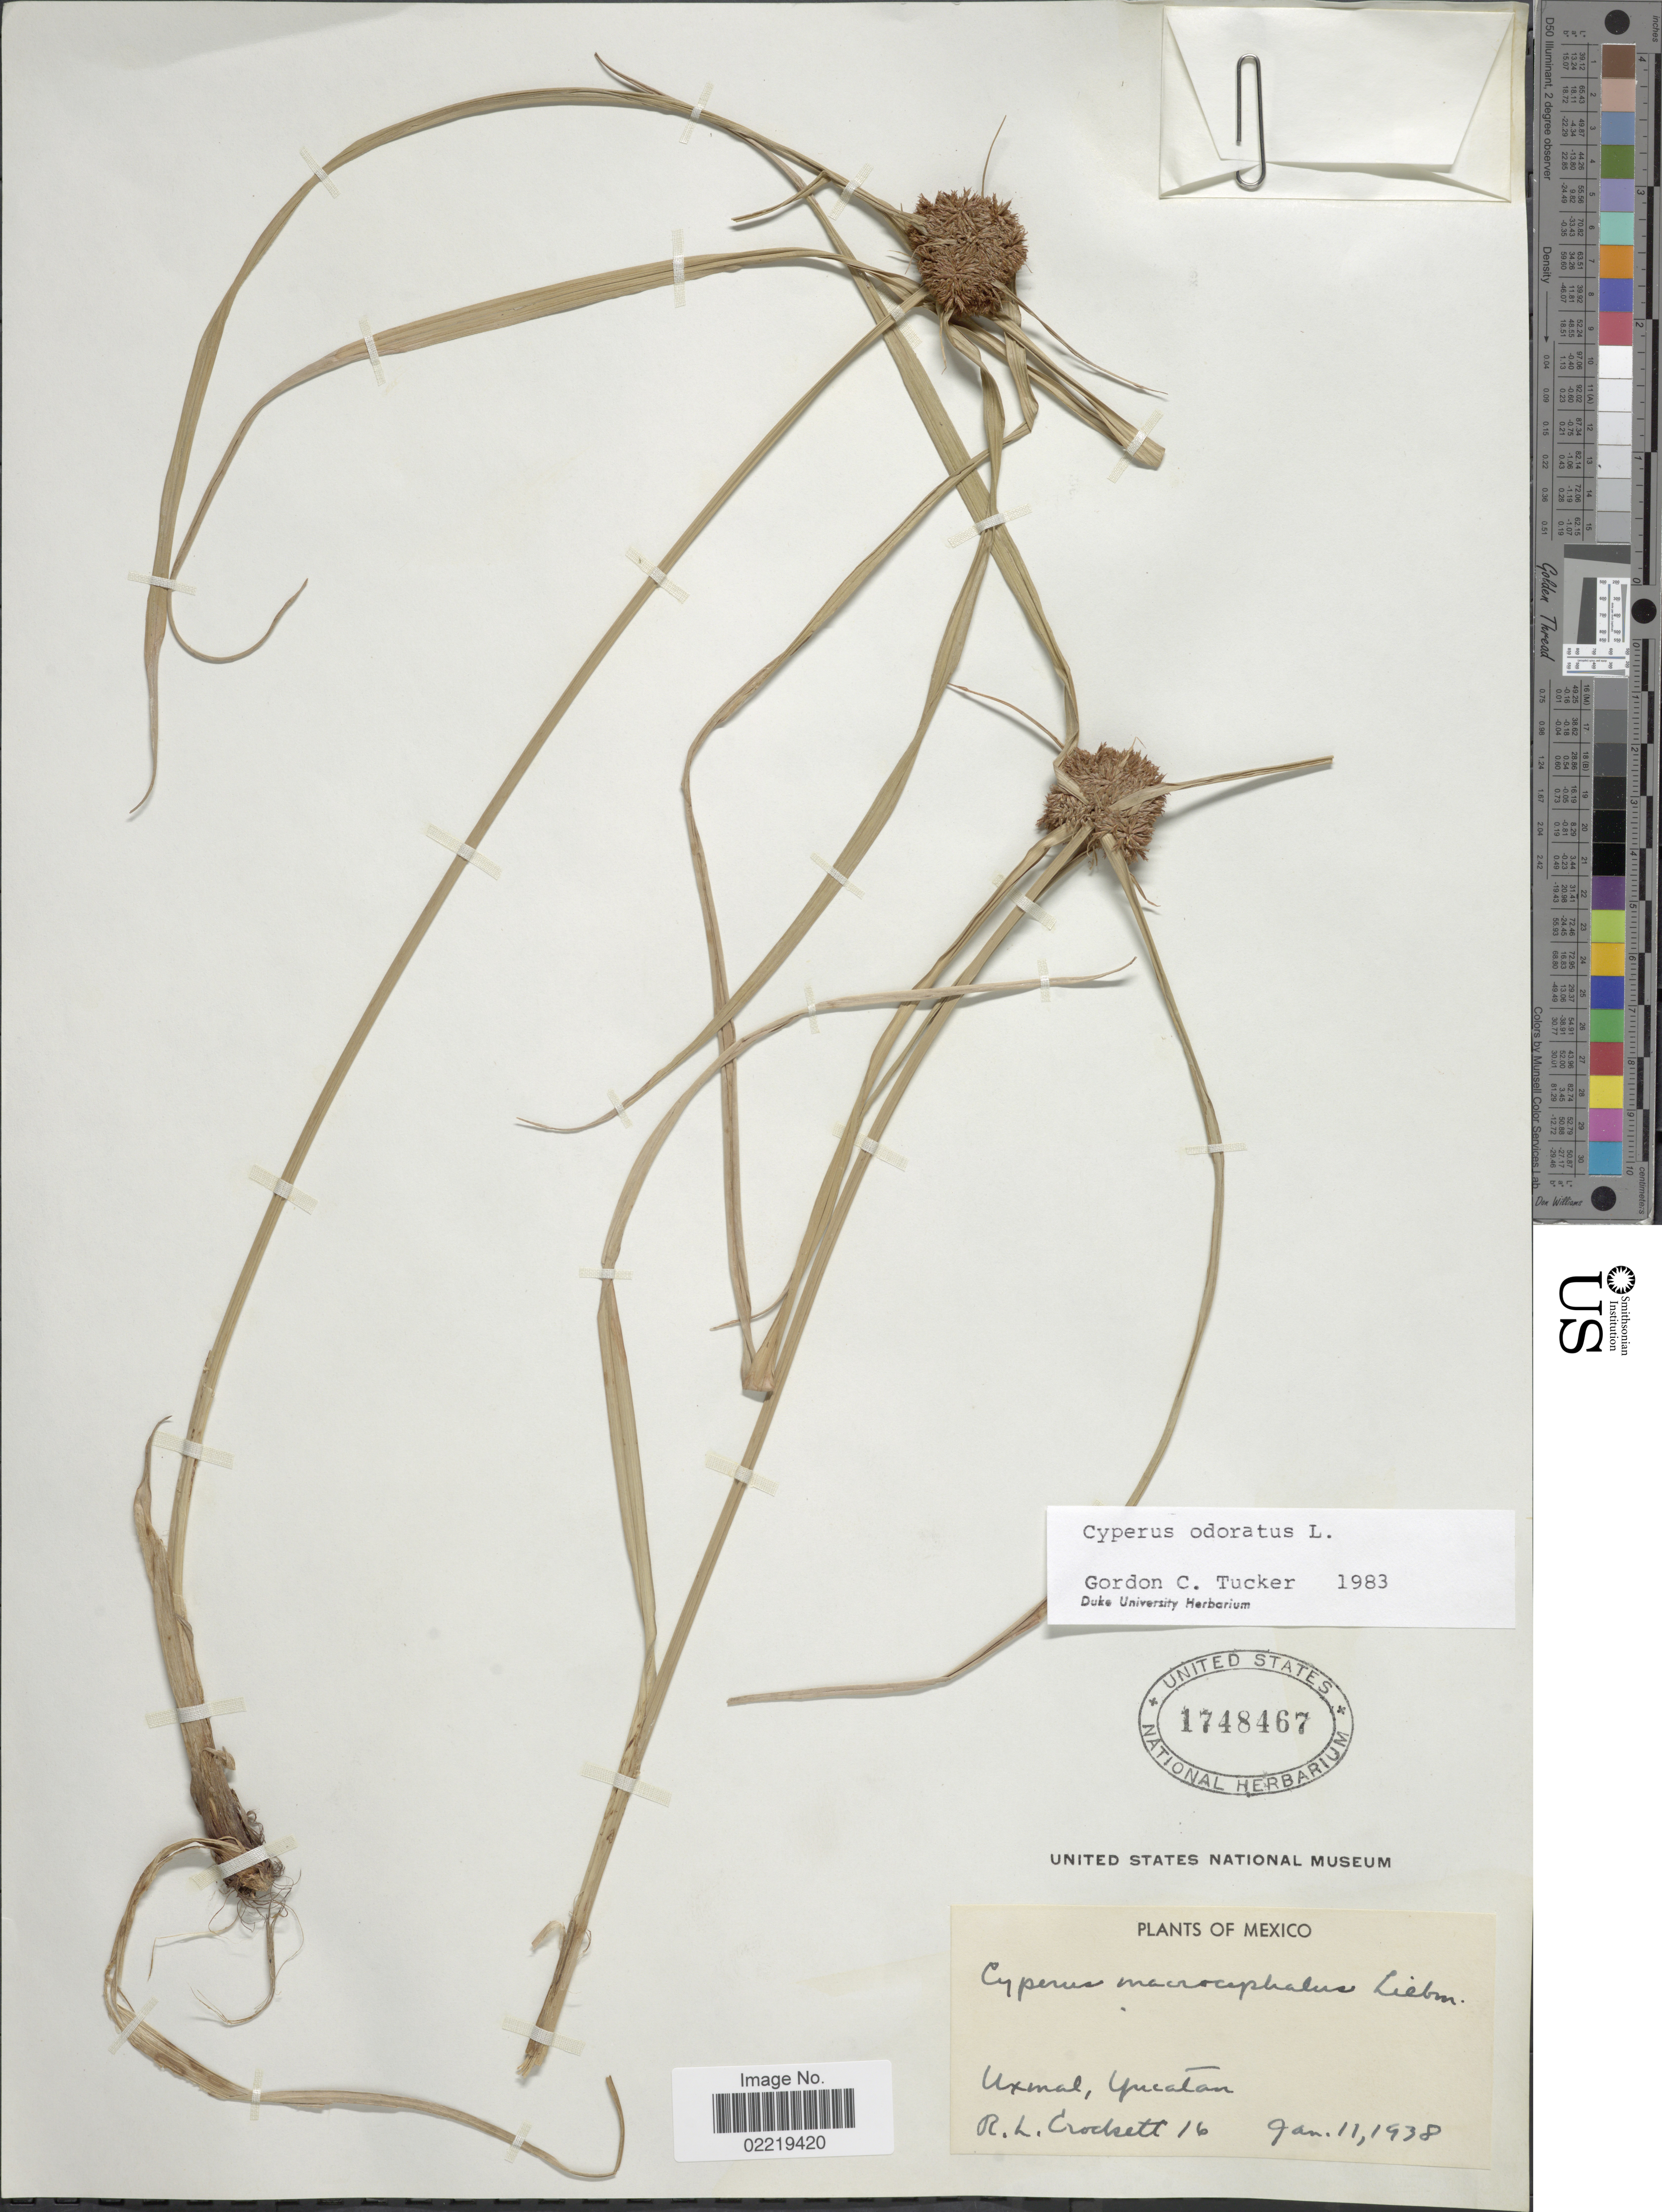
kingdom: Plantae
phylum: Tracheophyta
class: Liliopsida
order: Poales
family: Cyperaceae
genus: Cyperus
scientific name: Cyperus odoratus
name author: L.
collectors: R. Crockett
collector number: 16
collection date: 1938-01-11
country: Mexico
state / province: Yucatán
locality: Uxmal, Yucatan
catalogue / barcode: US 1748467